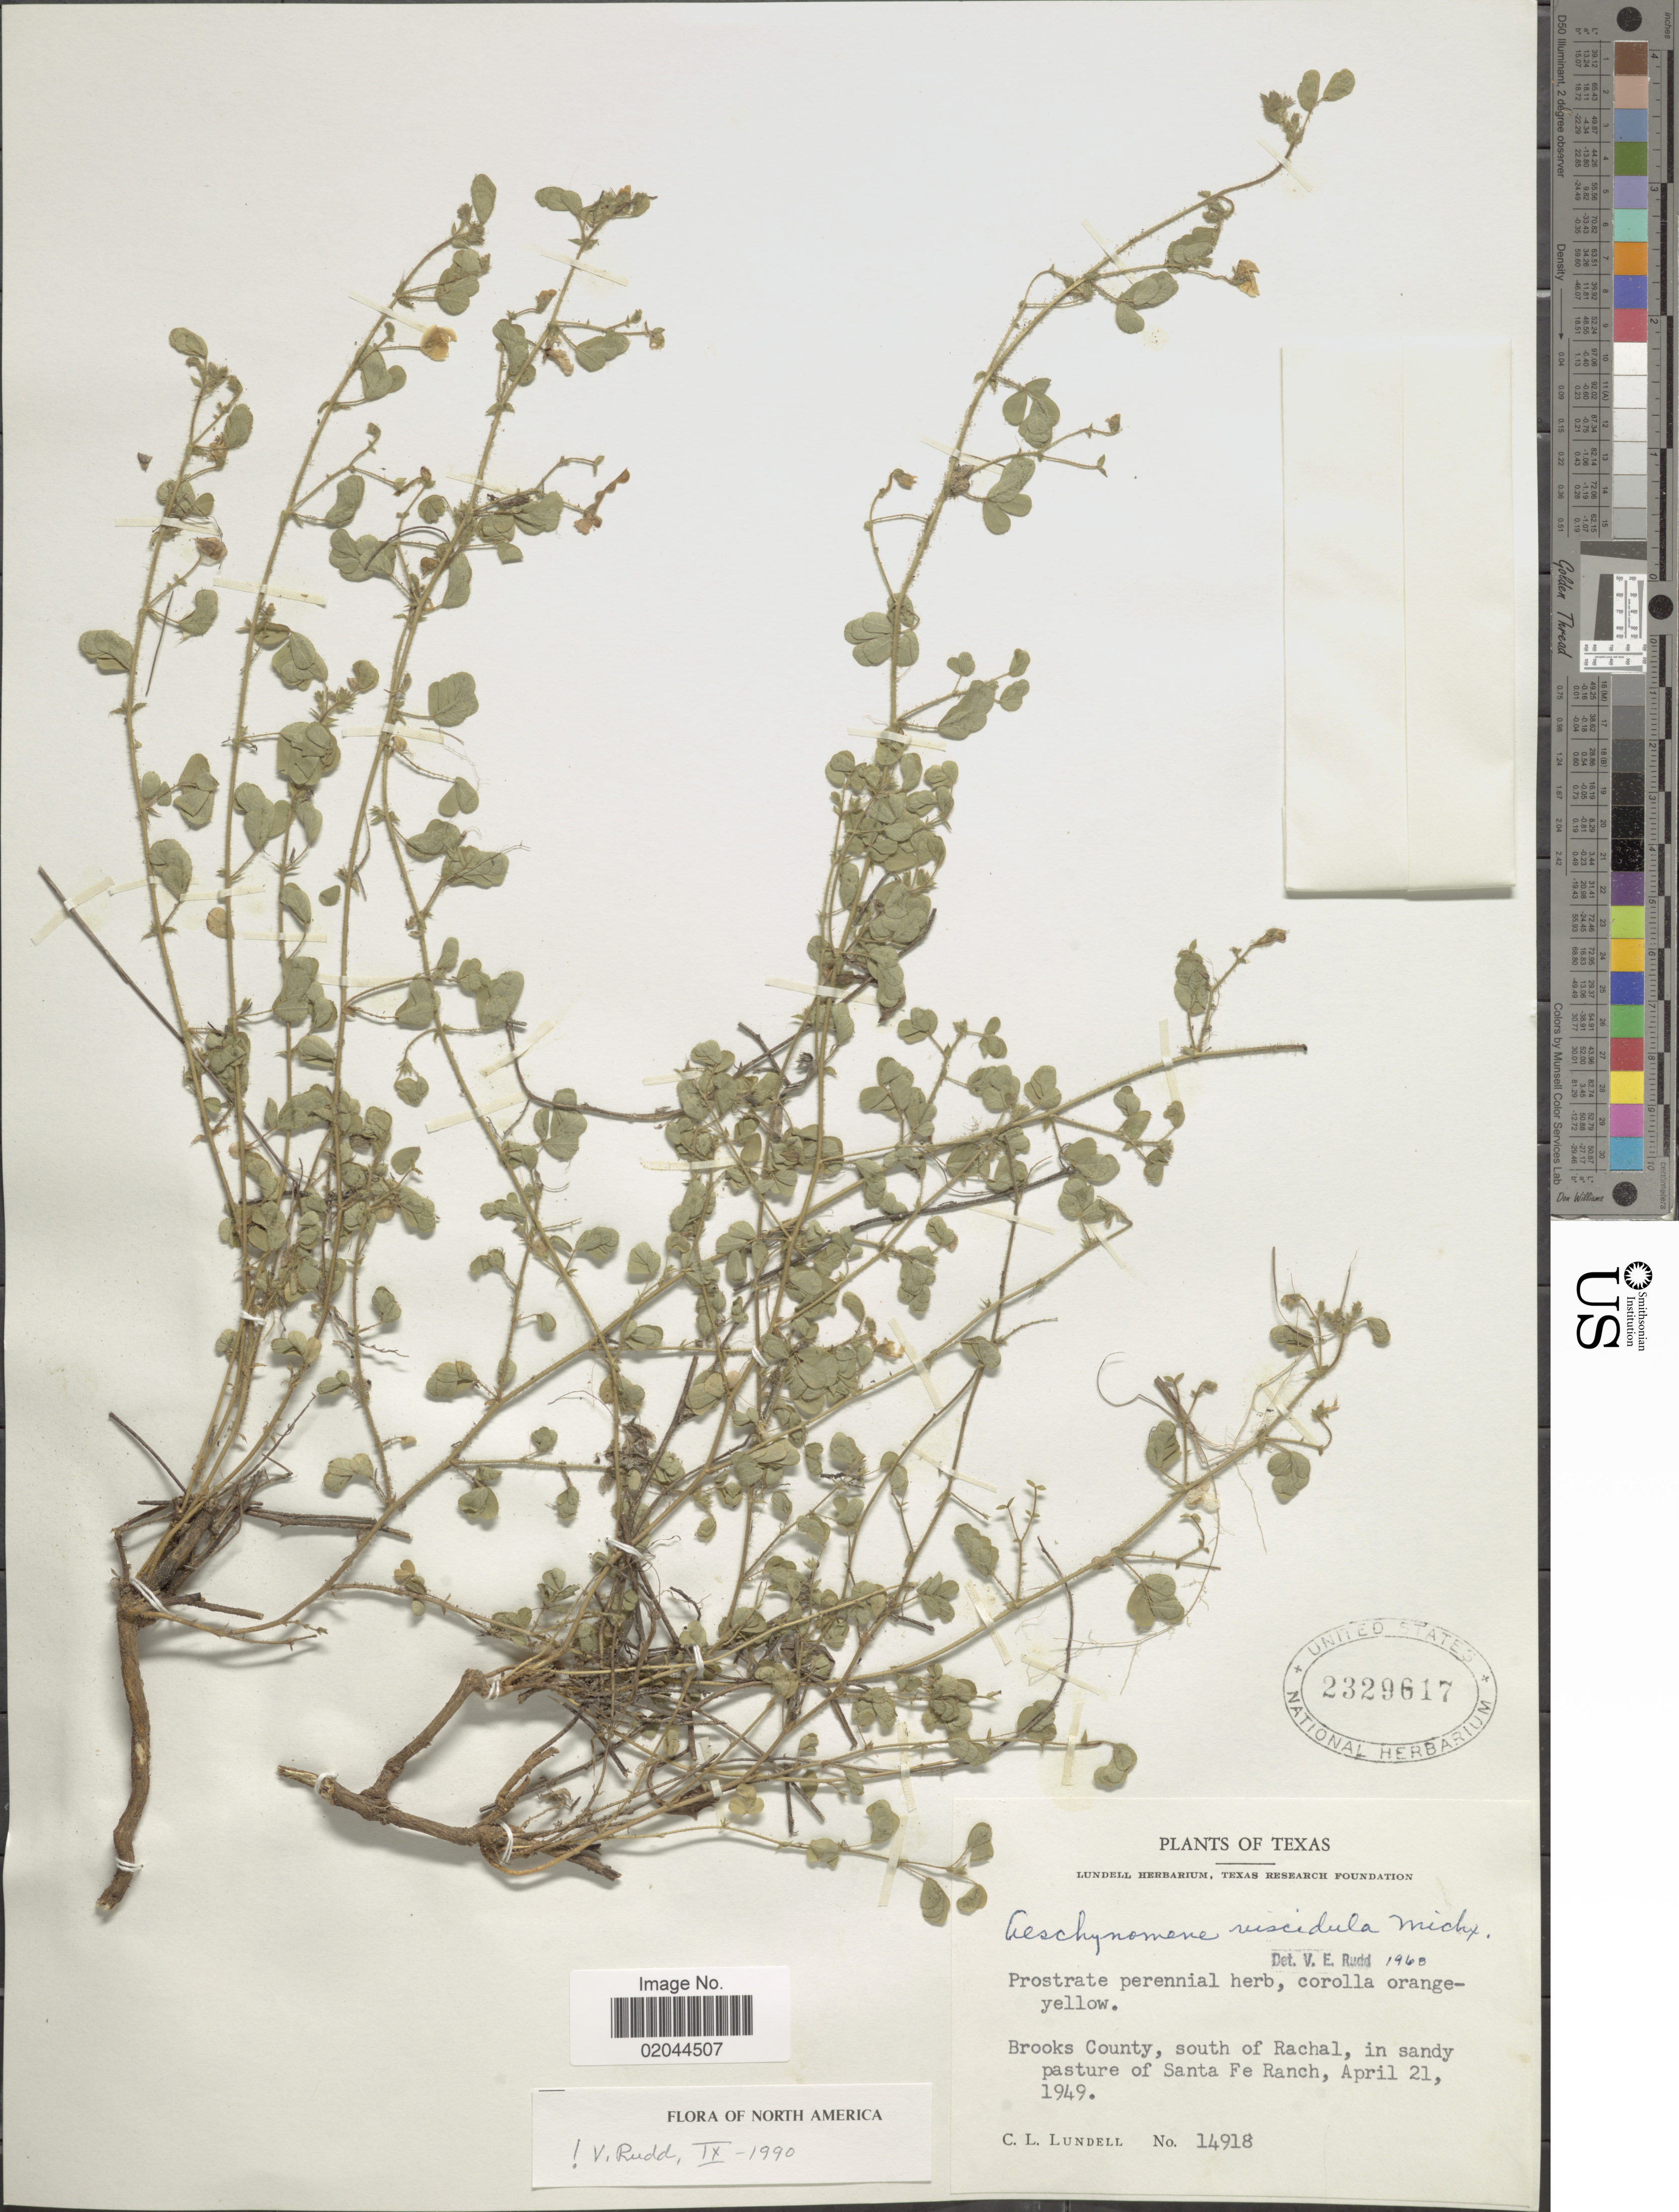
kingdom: Plantae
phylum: Tracheophyta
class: Magnoliopsida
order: Fabales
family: Fabaceae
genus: Aeschynomene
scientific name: Aeschynomene viscidula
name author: Michx.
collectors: C. L. Lundell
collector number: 14918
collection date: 1949-04-21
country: United States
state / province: Texas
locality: Brooks County, south of Rachal, in sandy pasture of Santa Fe Ranch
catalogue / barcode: US 2329617